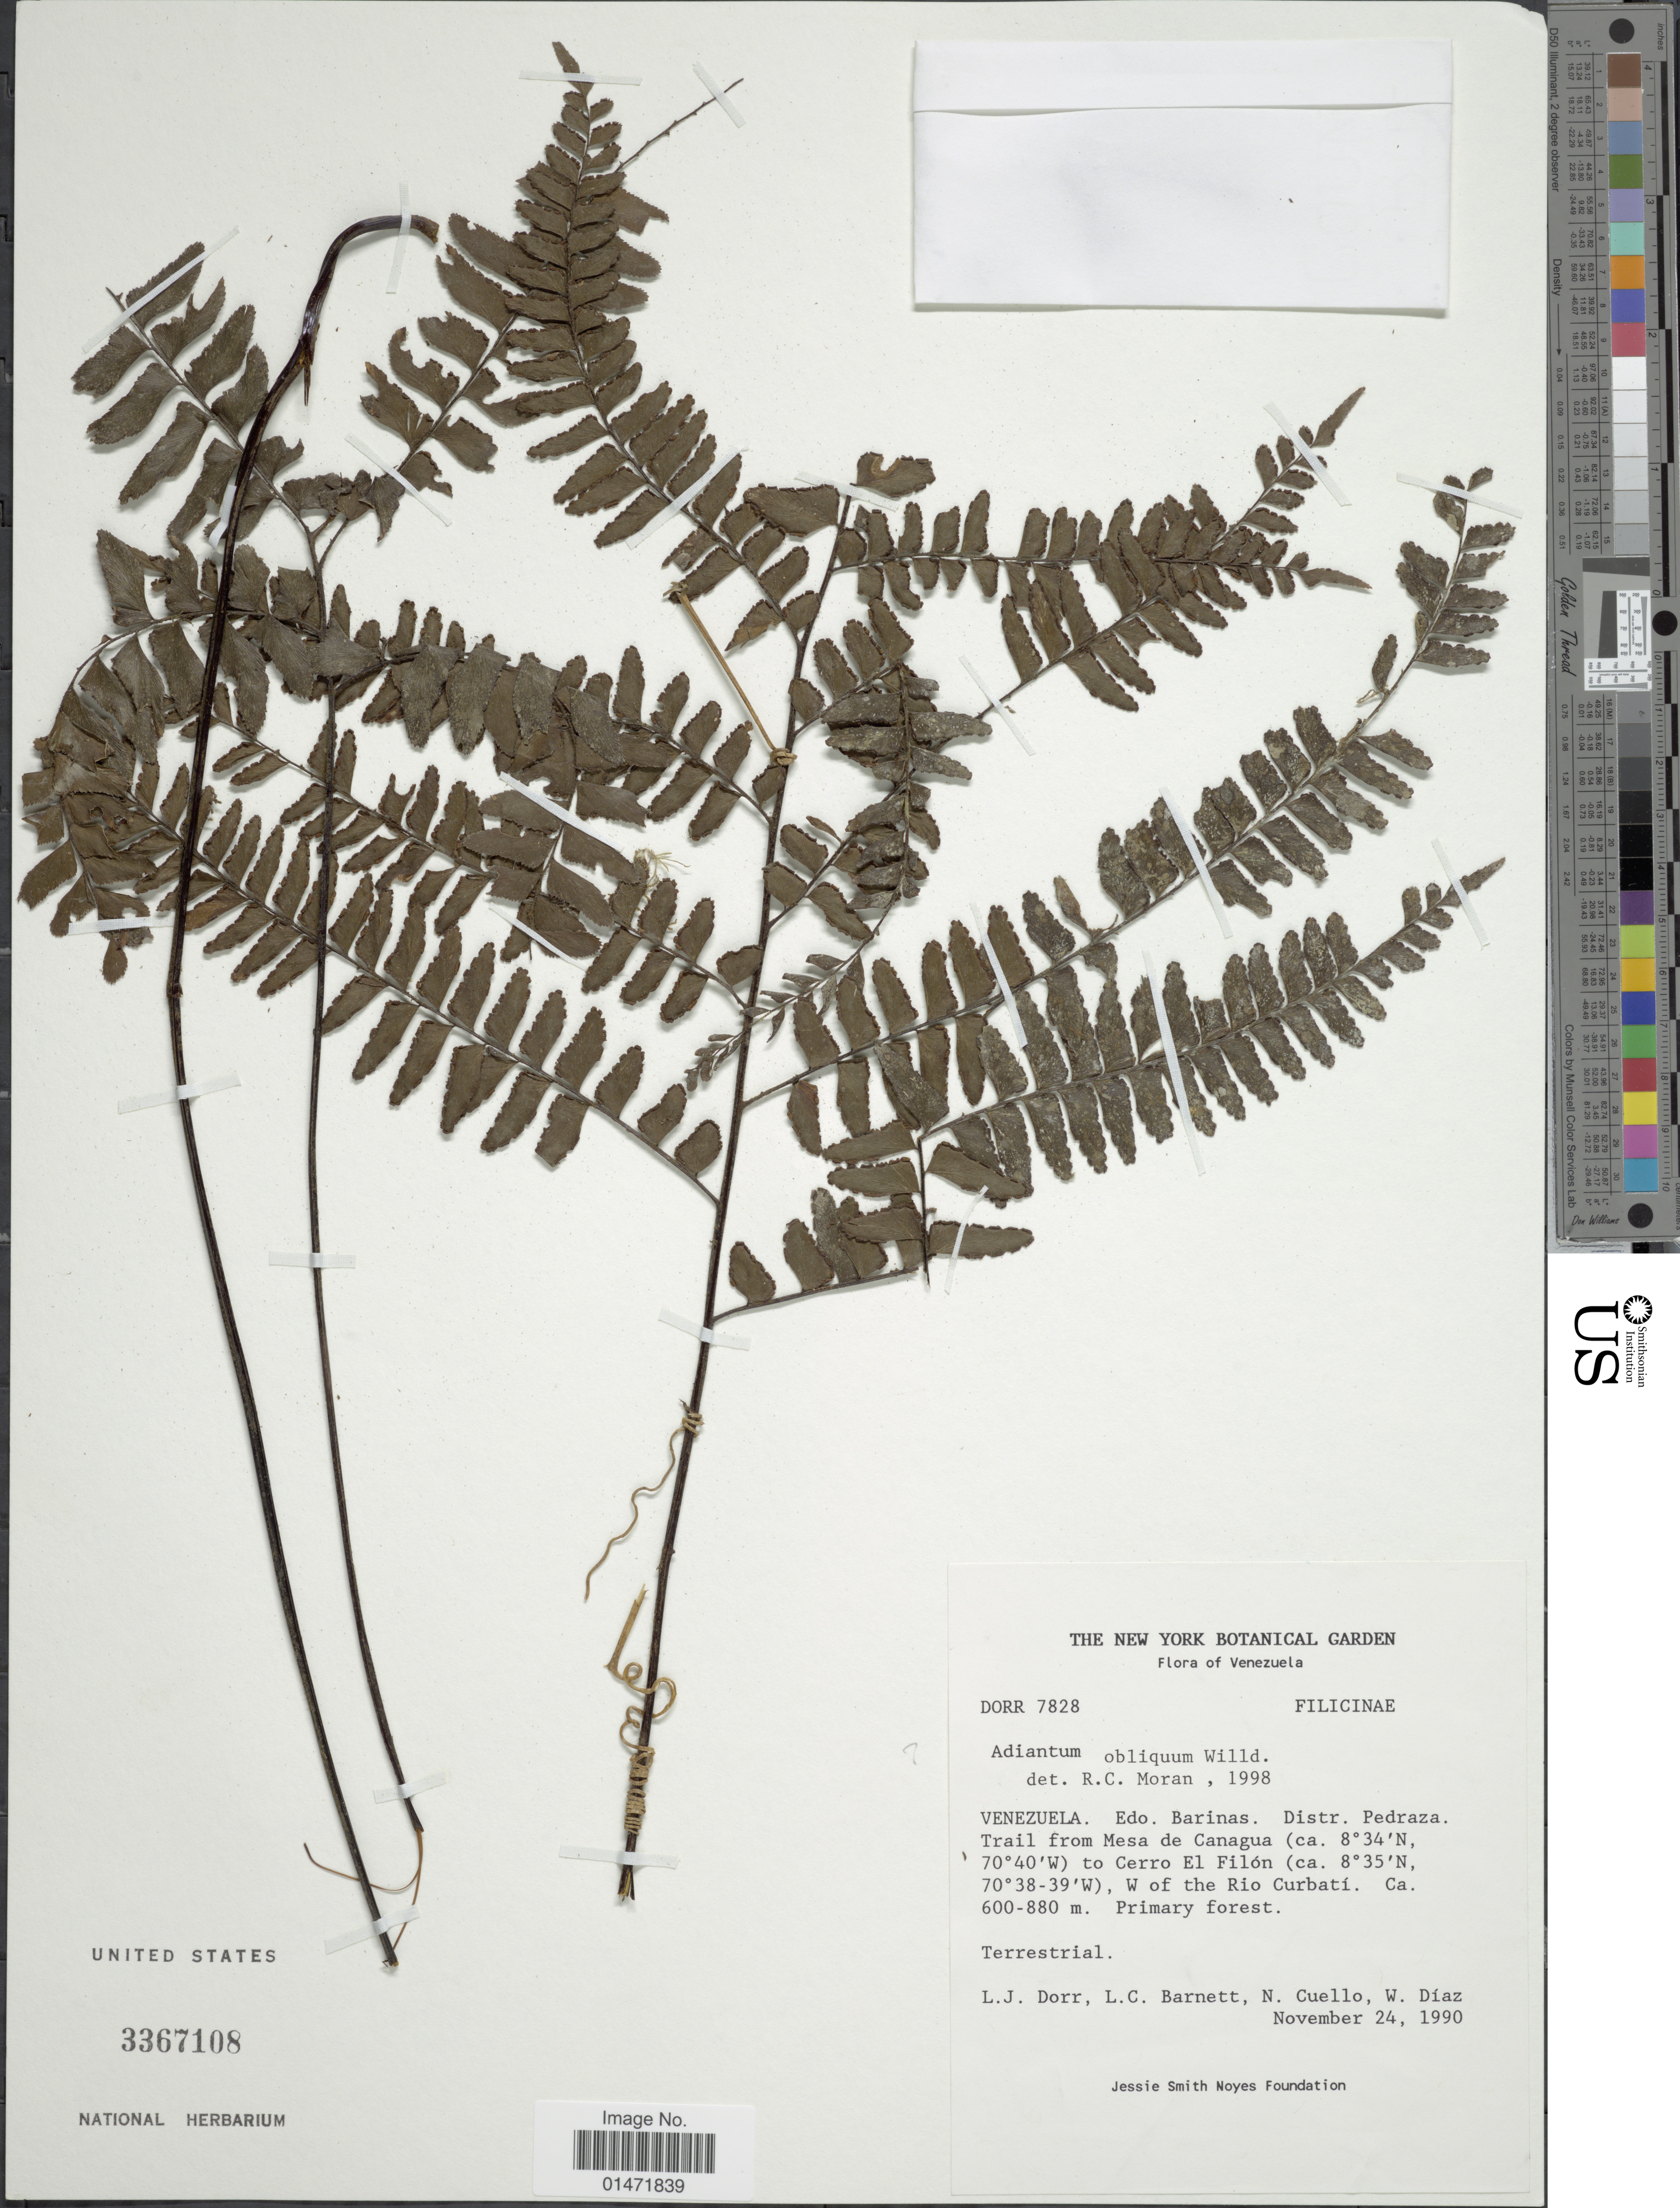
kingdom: Plantae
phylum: Tracheophyta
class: Polypodiopsida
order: Polypodiales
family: Pteridaceae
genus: Adiantum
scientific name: Adiantum tetraphyllum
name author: Humb. & Bonpl. ex Willd.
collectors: L. J. Dorr, L. C. Barnett, N. L. Cuello & W. Díaz P.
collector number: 7828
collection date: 1990-11-24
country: Venezuela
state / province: Barinas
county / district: Pedraza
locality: Trail from Mesa de Canagua to Cerro El Filón, W of the Rio Curbatí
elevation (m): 600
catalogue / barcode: US 3367108